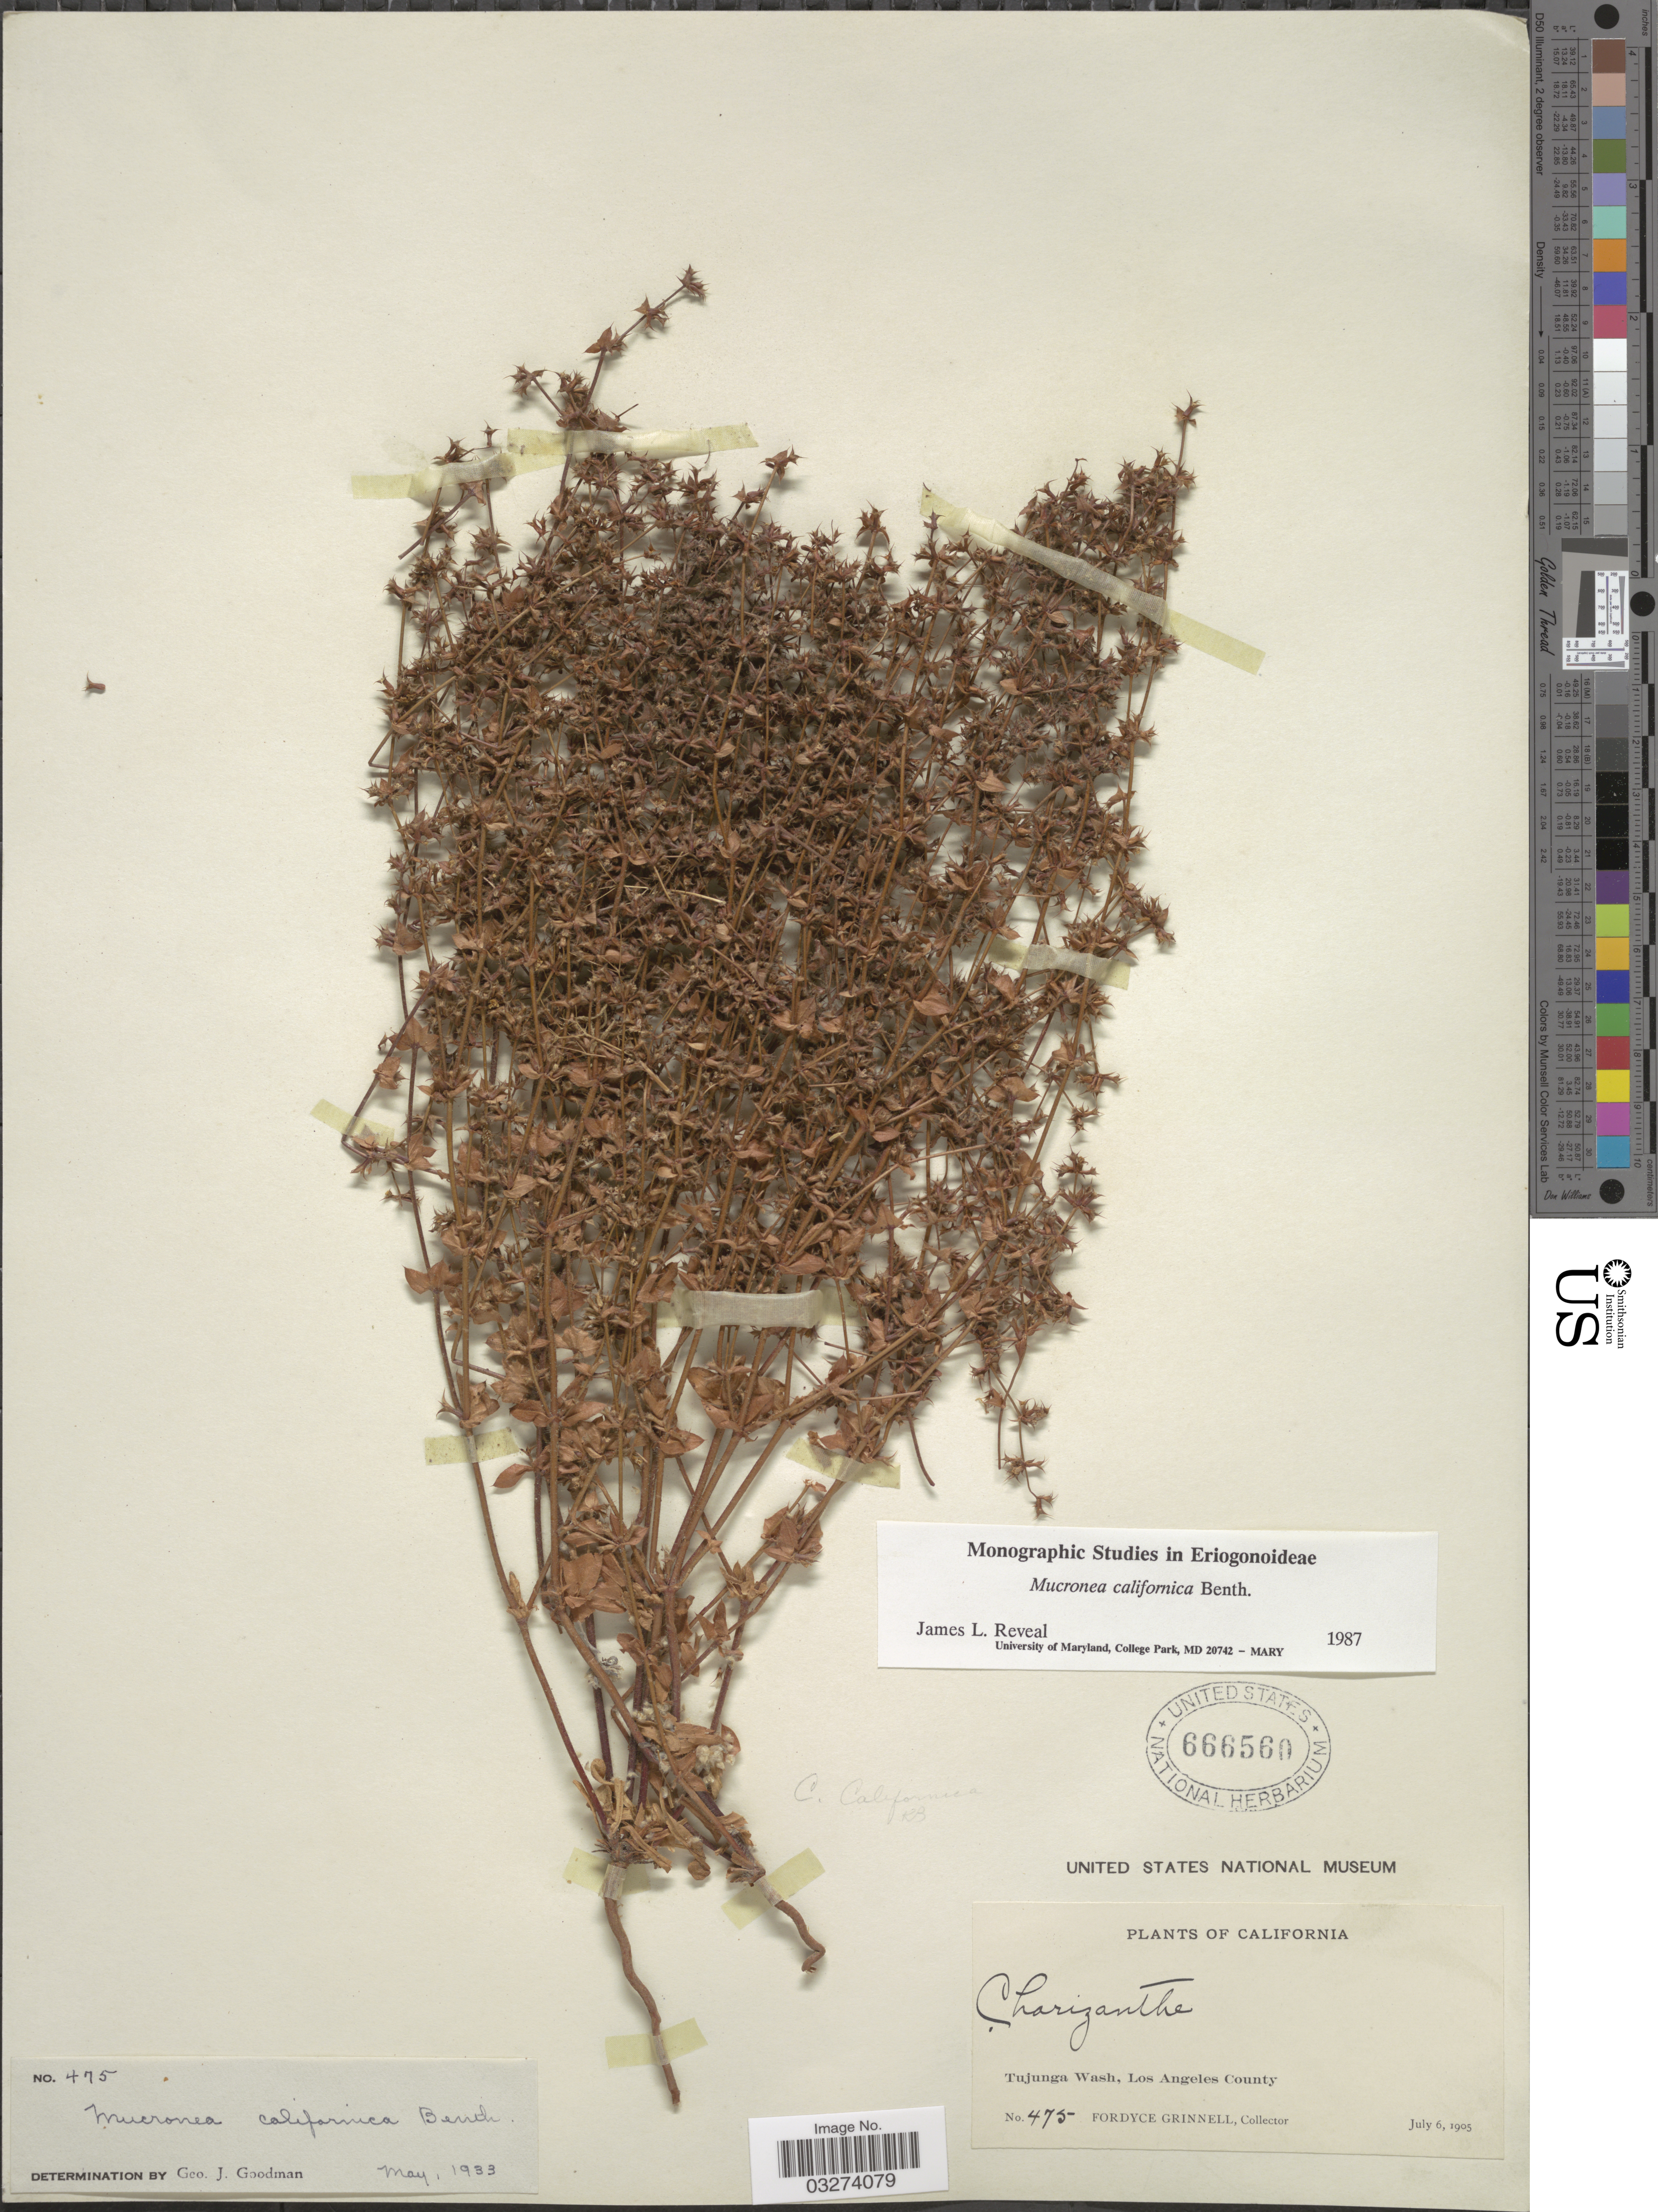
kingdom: Plantae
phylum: Tracheophyta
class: Magnoliopsida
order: Caryophyllales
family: Polygonaceae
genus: Mucronea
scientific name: Mucronea californica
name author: Benth.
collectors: F. Grinnell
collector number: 475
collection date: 1905-06-07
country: United States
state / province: California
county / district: Los Angeles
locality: Tujunga Wash, Los Angeles County.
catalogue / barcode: US 666560